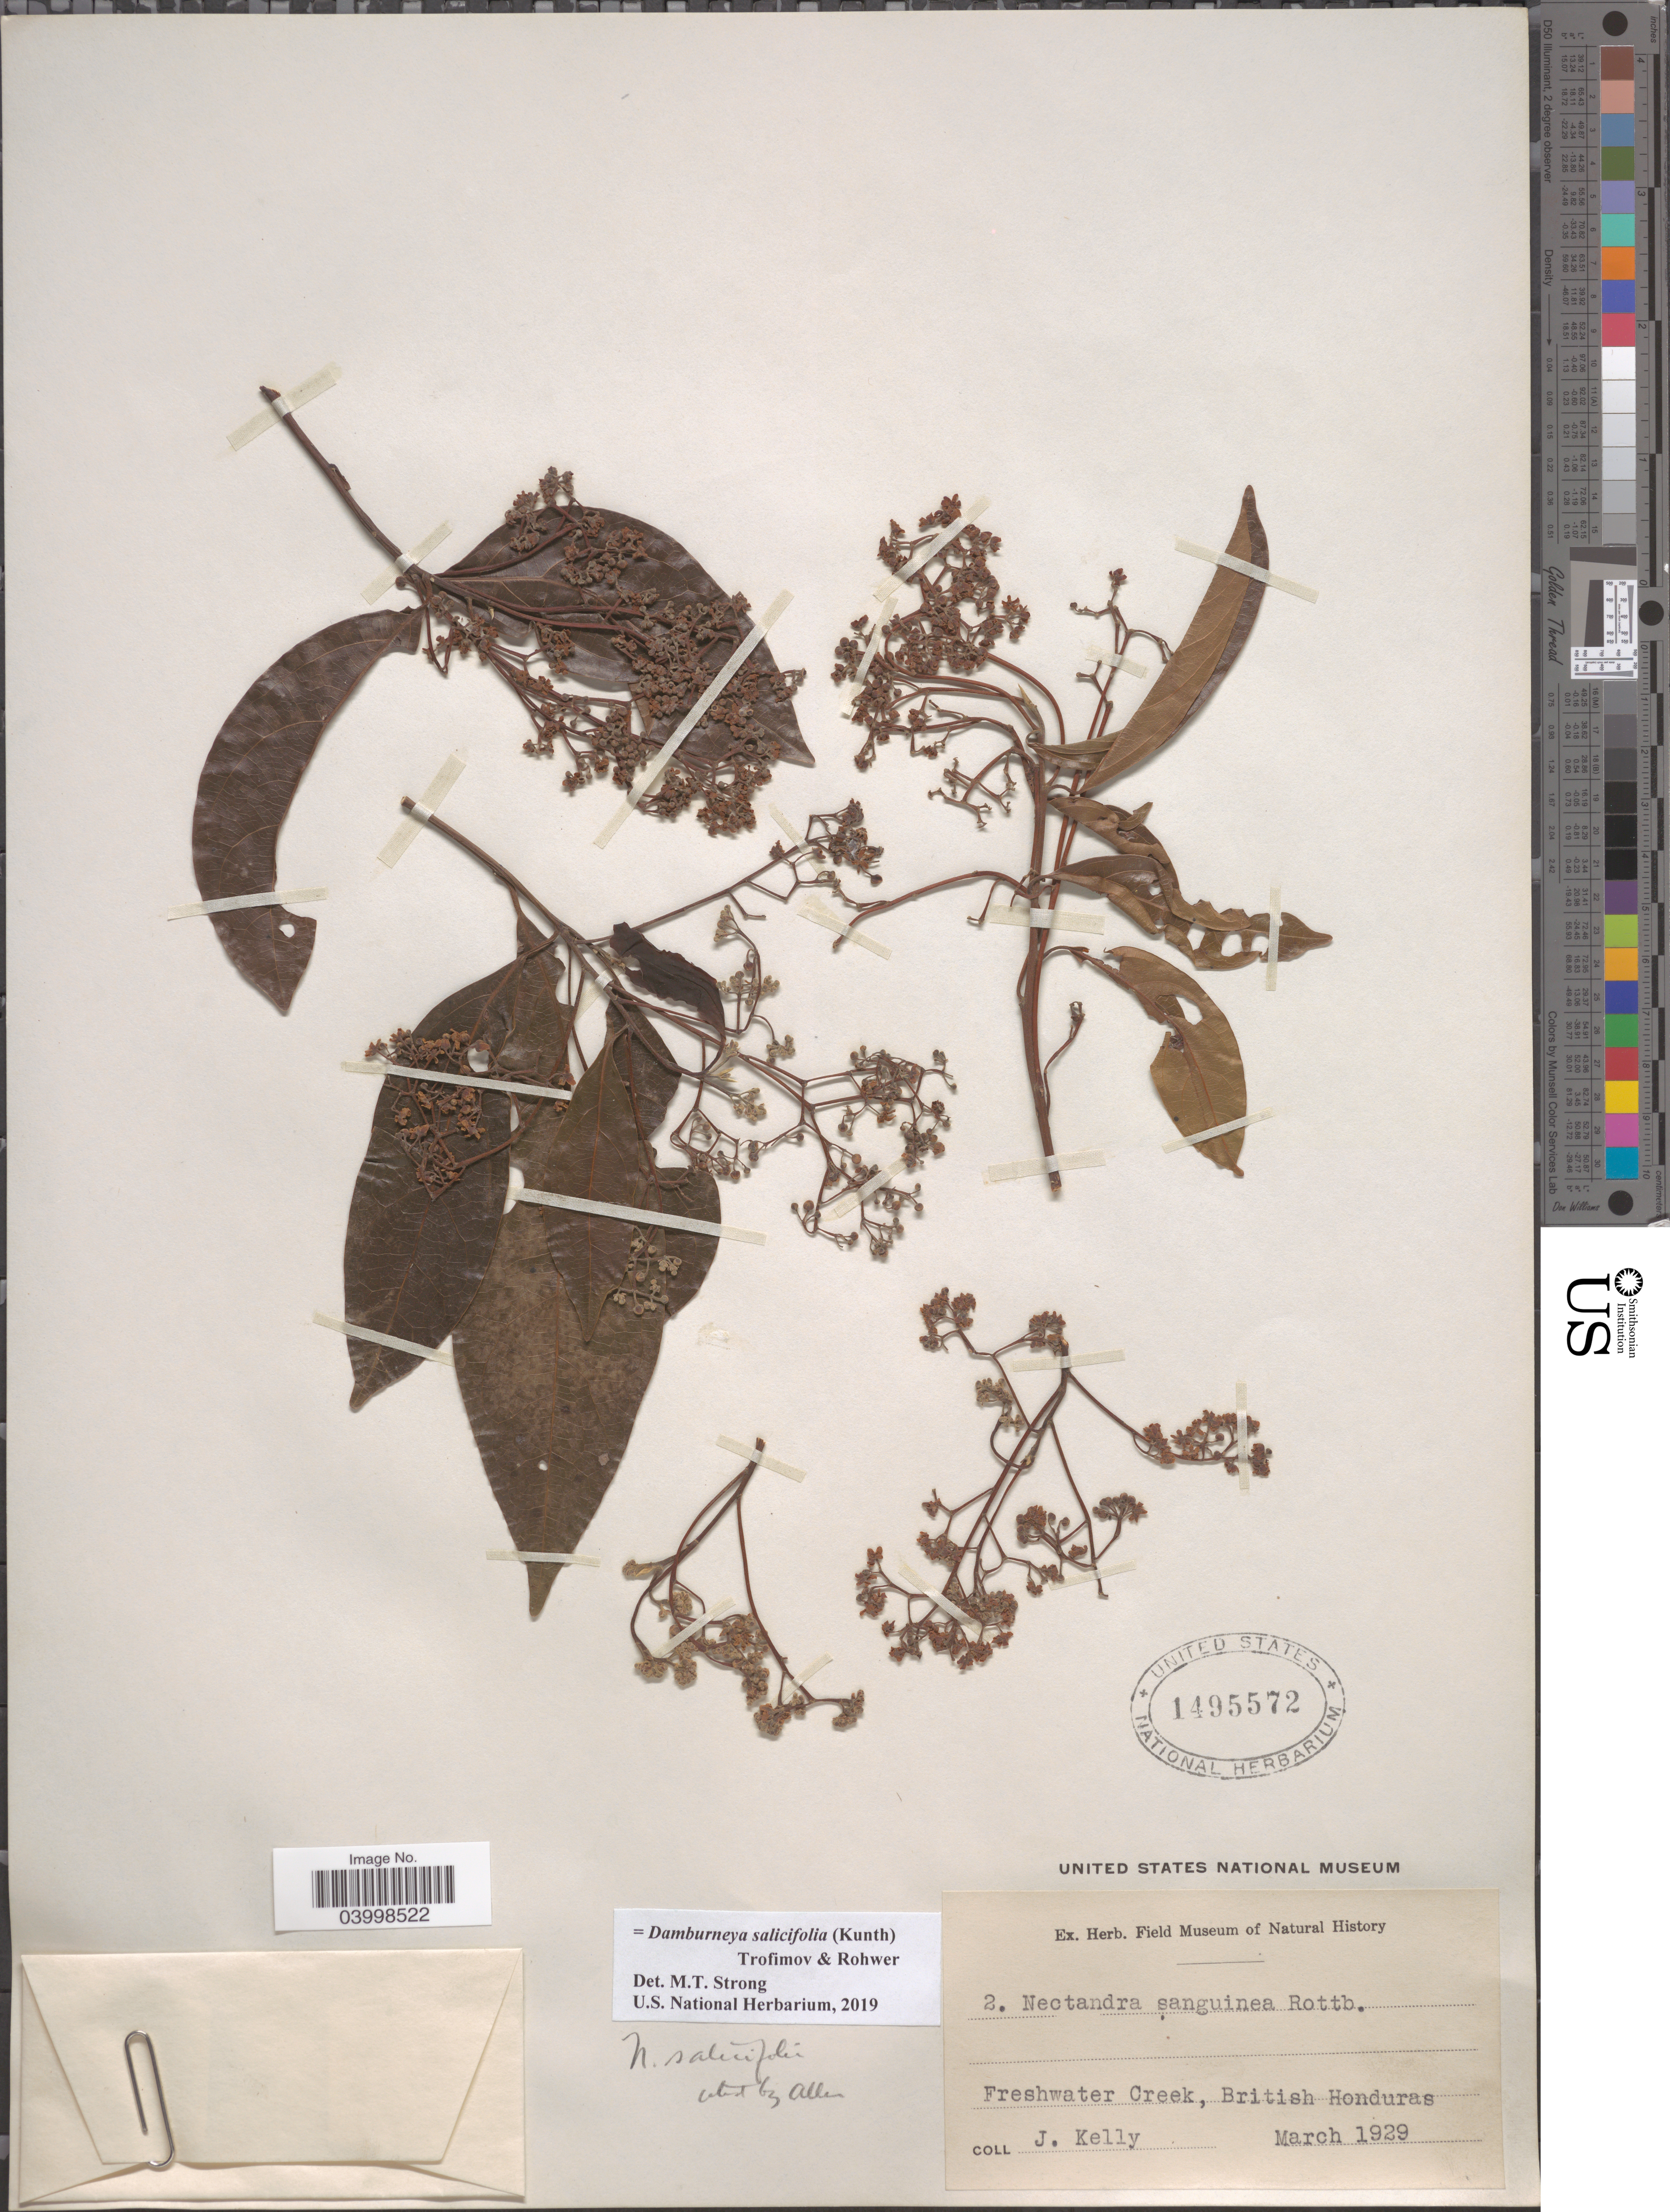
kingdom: Plantae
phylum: Tracheophyta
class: Magnoliopsida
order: Laurales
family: Lauraceae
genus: Damburneya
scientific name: Damburneya salicifolia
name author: (Kunth) Trofimov & Rohwer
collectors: J. Kelly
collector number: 2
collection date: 1929-03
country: Belize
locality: Freshwater Creek, British Honduras.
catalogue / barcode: US 1495572